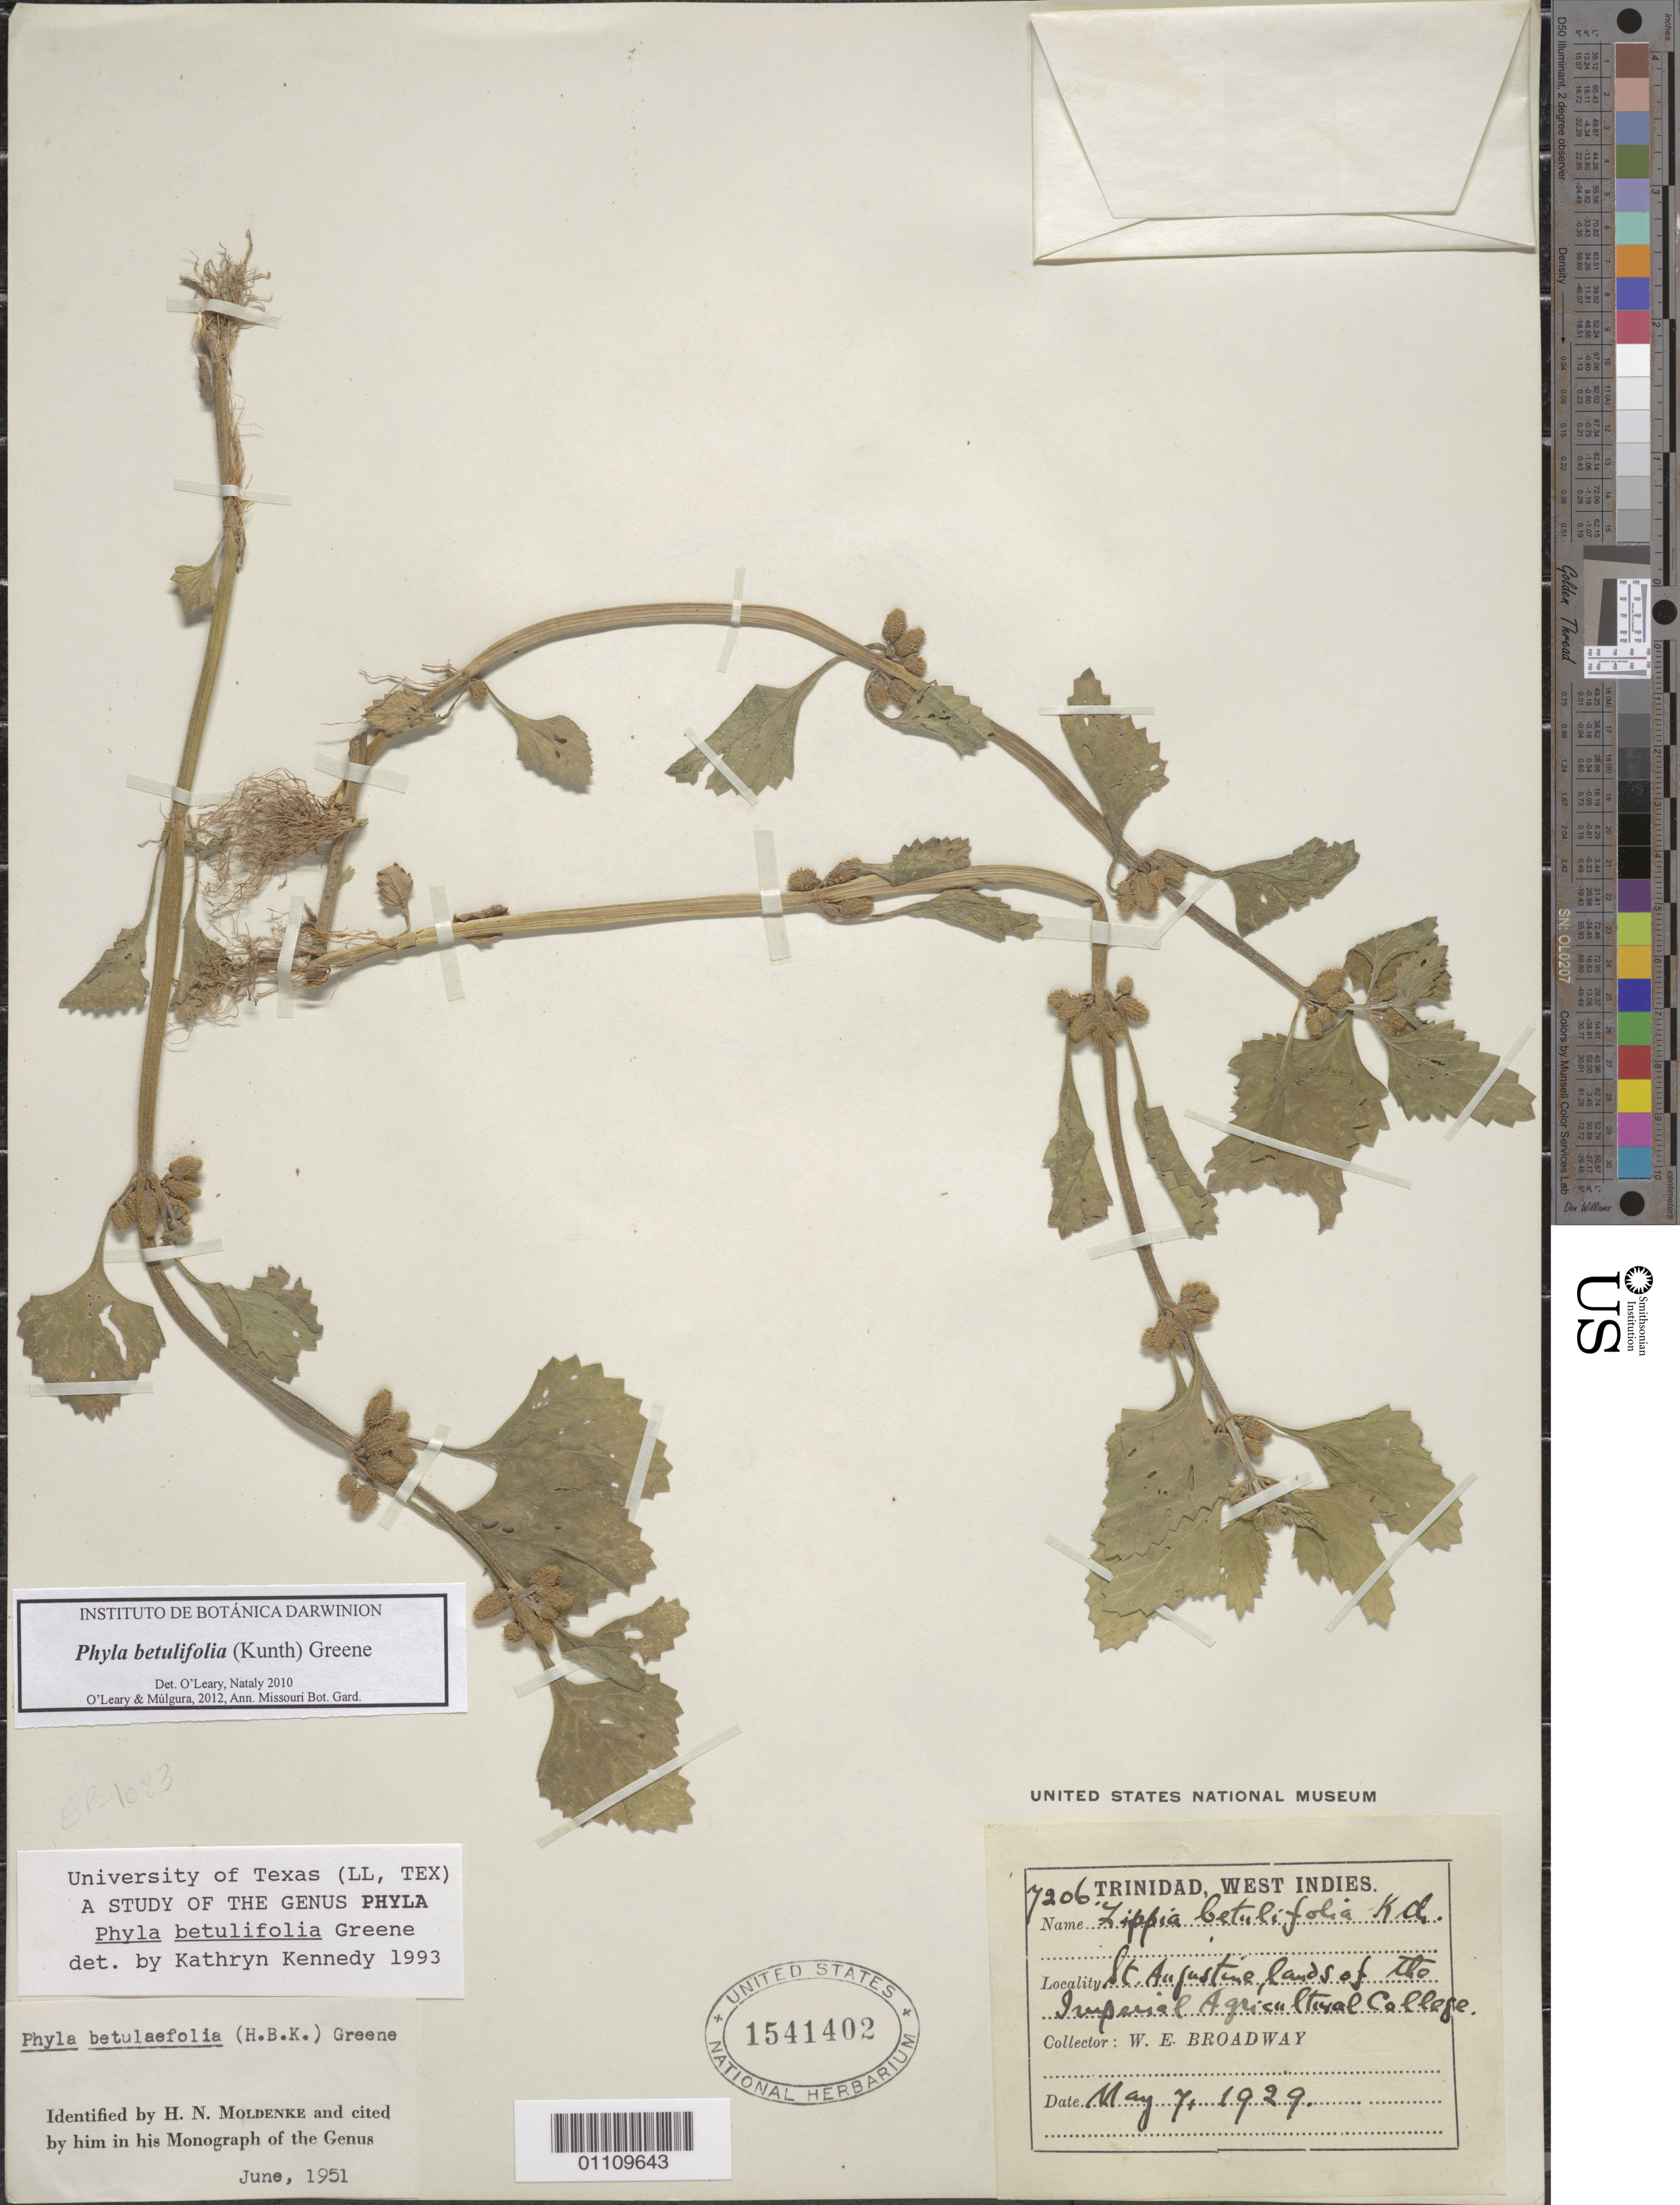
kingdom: Plantae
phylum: Tracheophyta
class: Magnoliopsida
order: Lamiales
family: Verbenaceae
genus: Phyla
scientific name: Phyla betulifolia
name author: (Kunth) Greene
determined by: O'Leary, N.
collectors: W. E. Broadway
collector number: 7206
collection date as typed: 07 May 1929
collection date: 1929-05-07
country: Trinidad and Tobago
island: Trinidad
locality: St. Augustine, lands of the Imperial Agricultural College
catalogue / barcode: US 1541402